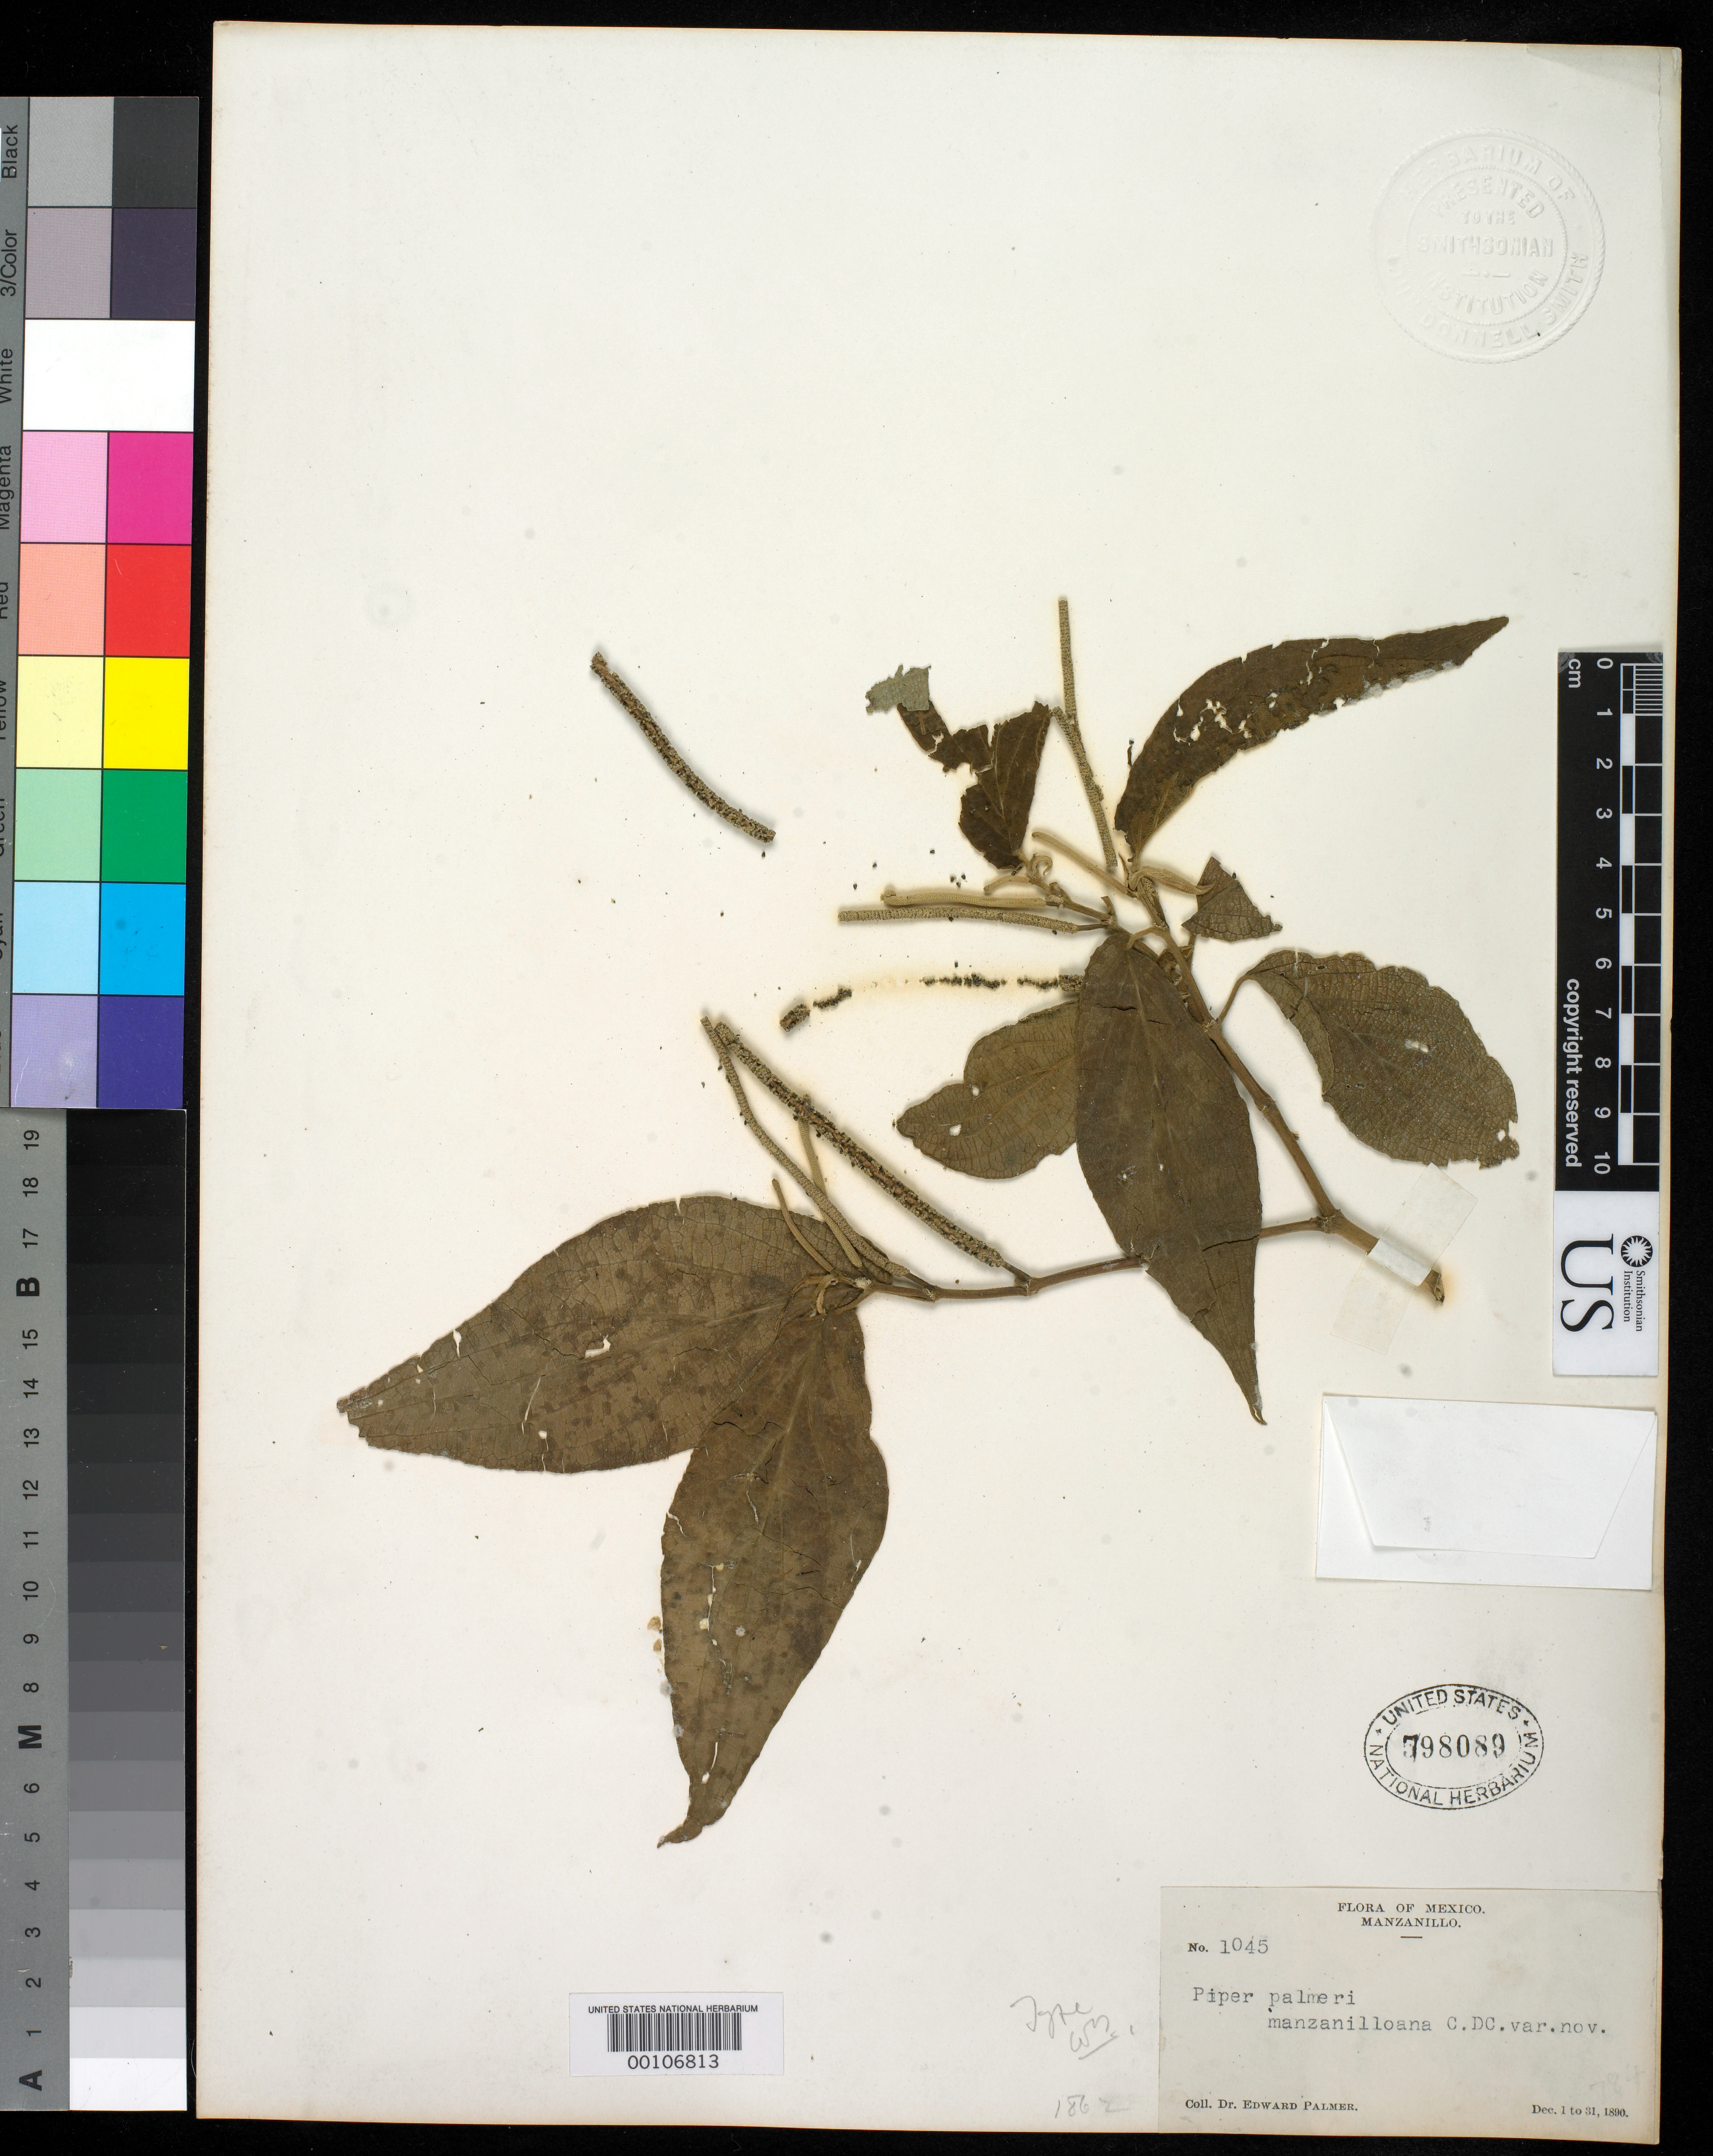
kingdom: Plantae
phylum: Tracheophyta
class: Magnoliopsida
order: Piperales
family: Piperaceae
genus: Piper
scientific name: Piper palmeri var. manzanilloanum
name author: C. DC.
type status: Type Collection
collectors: E. Palmer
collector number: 1045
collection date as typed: Dec 1890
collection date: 1890-12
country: Mexico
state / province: Colima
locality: Manzanillo.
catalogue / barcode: US 798089